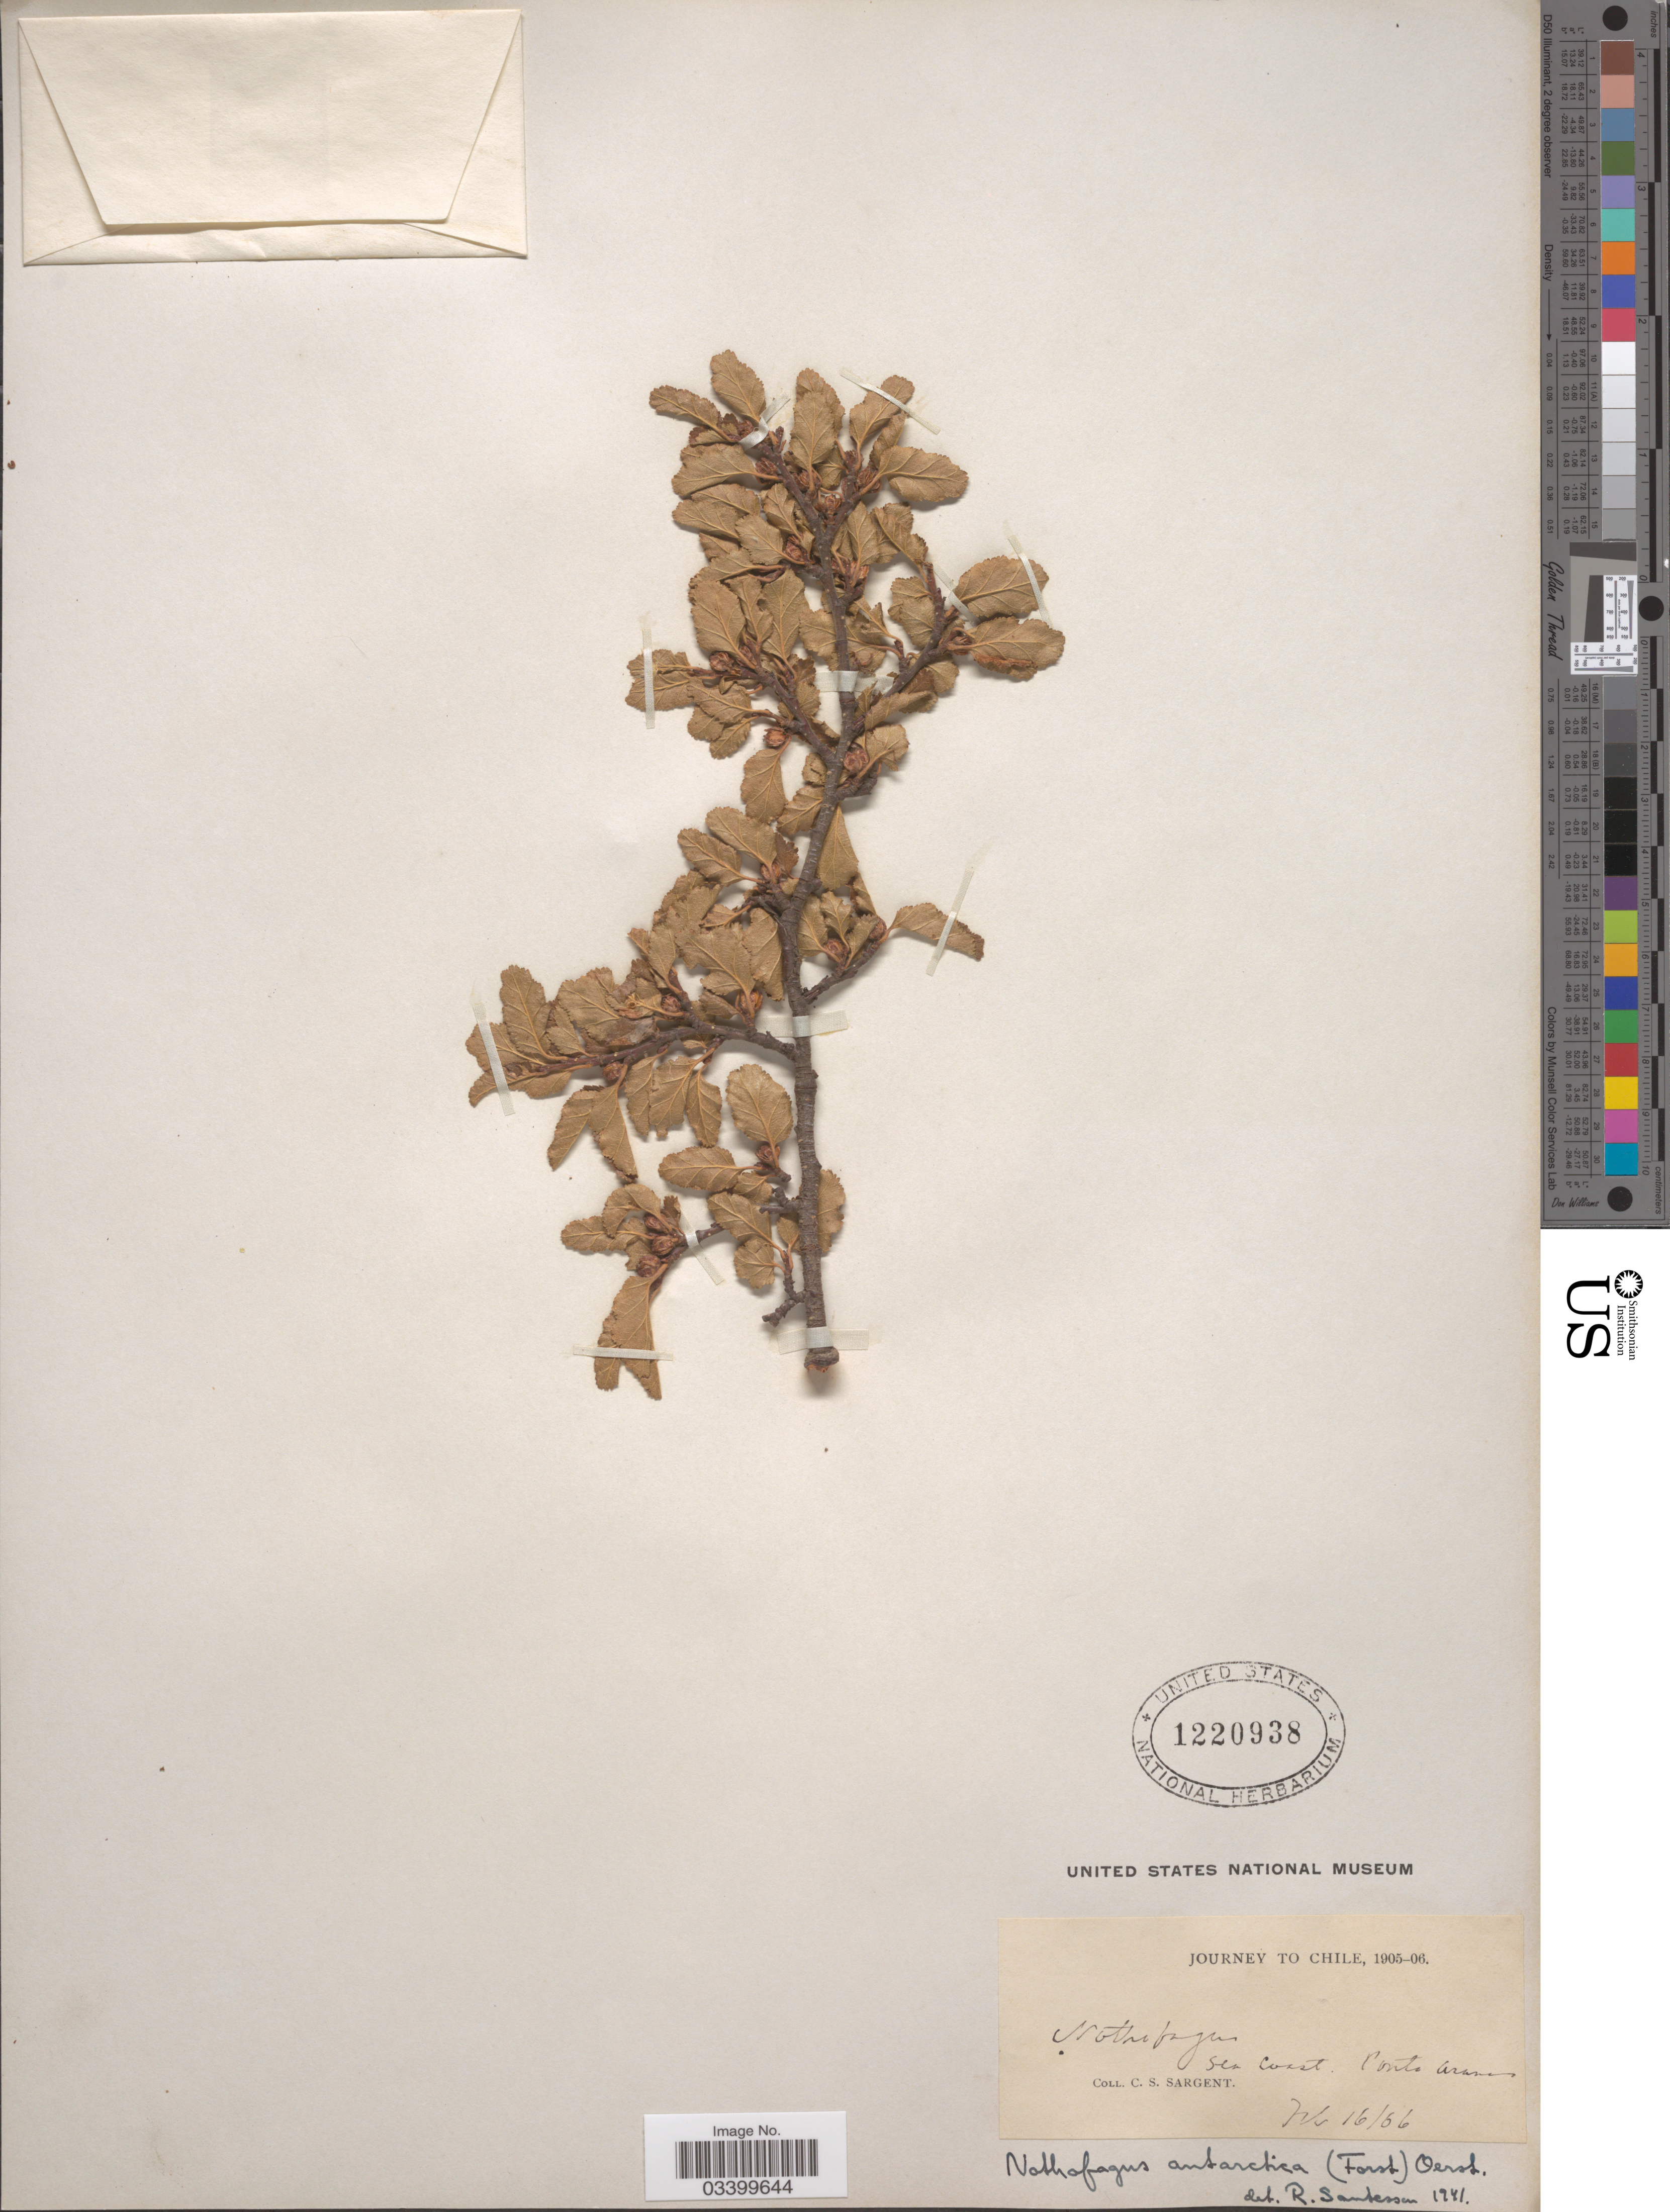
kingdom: Plantae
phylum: Tracheophyta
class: Magnoliopsida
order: Fagales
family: Nothofagaceae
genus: Nothofagus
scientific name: Nothofagus antarctica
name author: (G. Forst.) Oerst.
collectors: C. S. Sargent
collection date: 1906-02-16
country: Chile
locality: Sea Coast. Punta Arenas.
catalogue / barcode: US 1220938